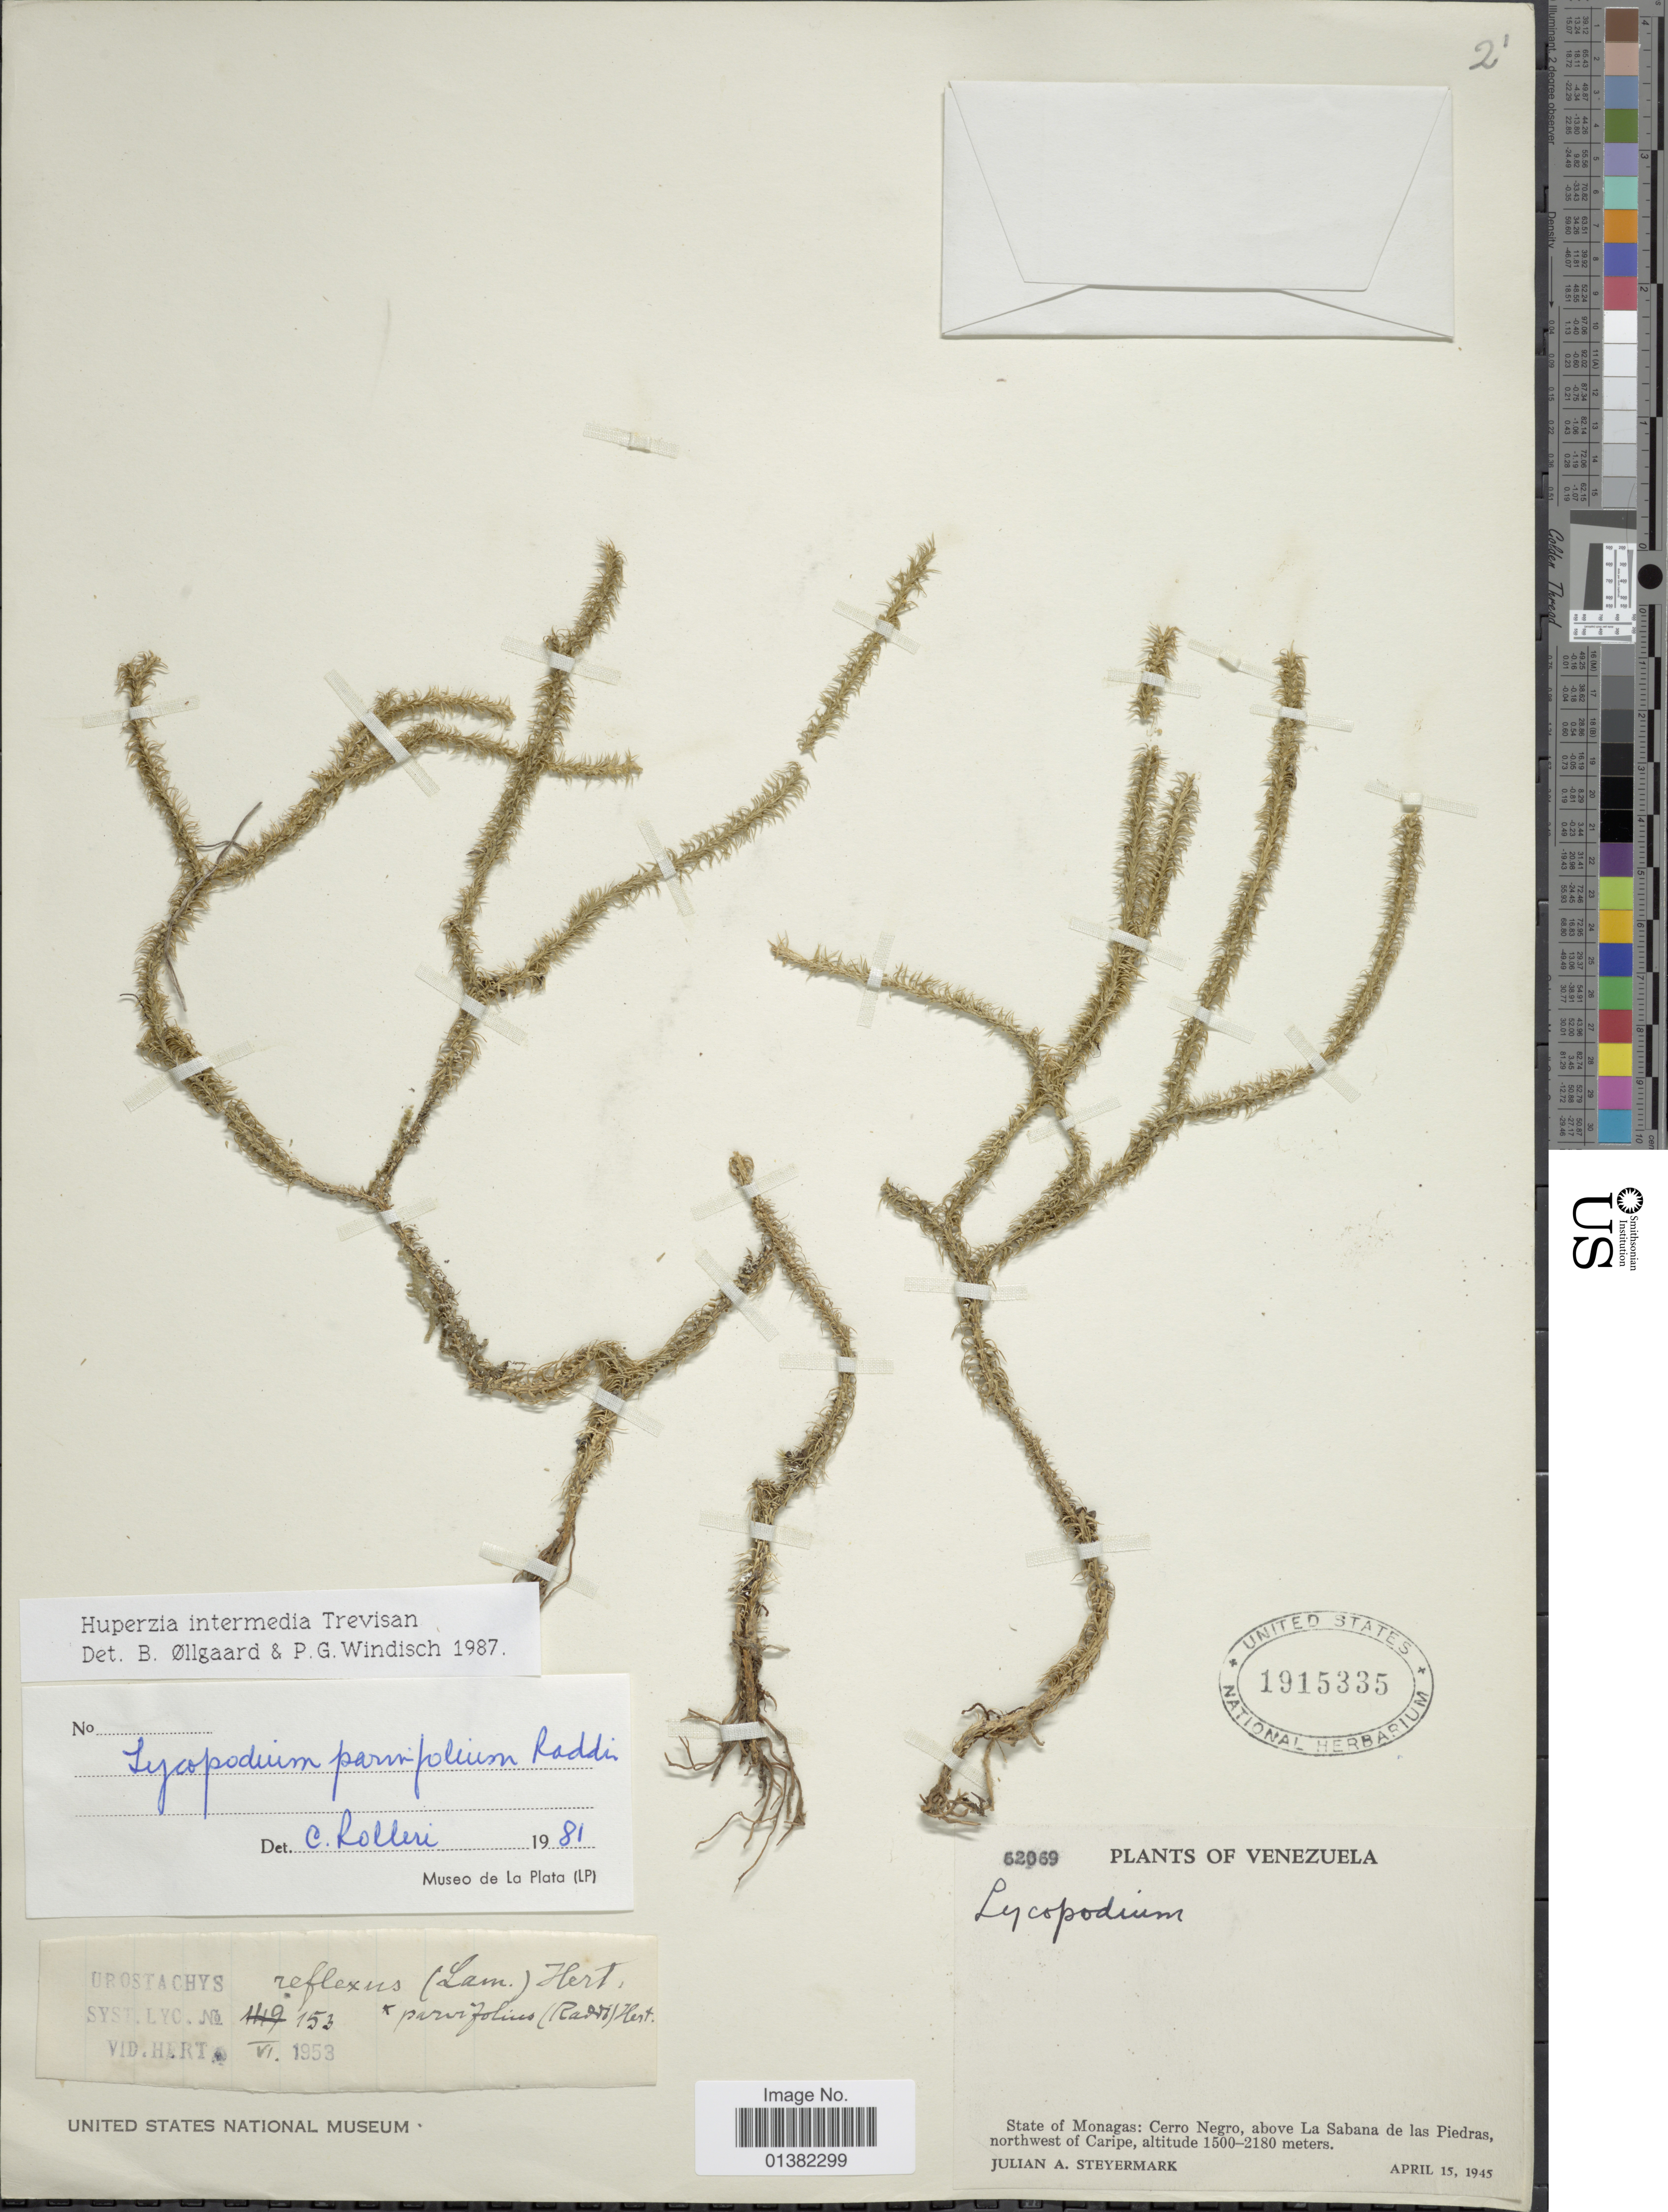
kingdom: Plantae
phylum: Tracheophyta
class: Lycopodiopsida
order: Lycopodiales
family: Lycopodiaceae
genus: Phlegmariurus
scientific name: Phlegmariurus intermedius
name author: (Trevis.) B. Øllg.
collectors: J. Steyermark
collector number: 62069*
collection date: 1945-04-15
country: Venezuela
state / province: Monagas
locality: Cerro Negro, above La Sabana de las Piedras, northwest of Caripe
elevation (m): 1500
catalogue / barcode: US 1915335